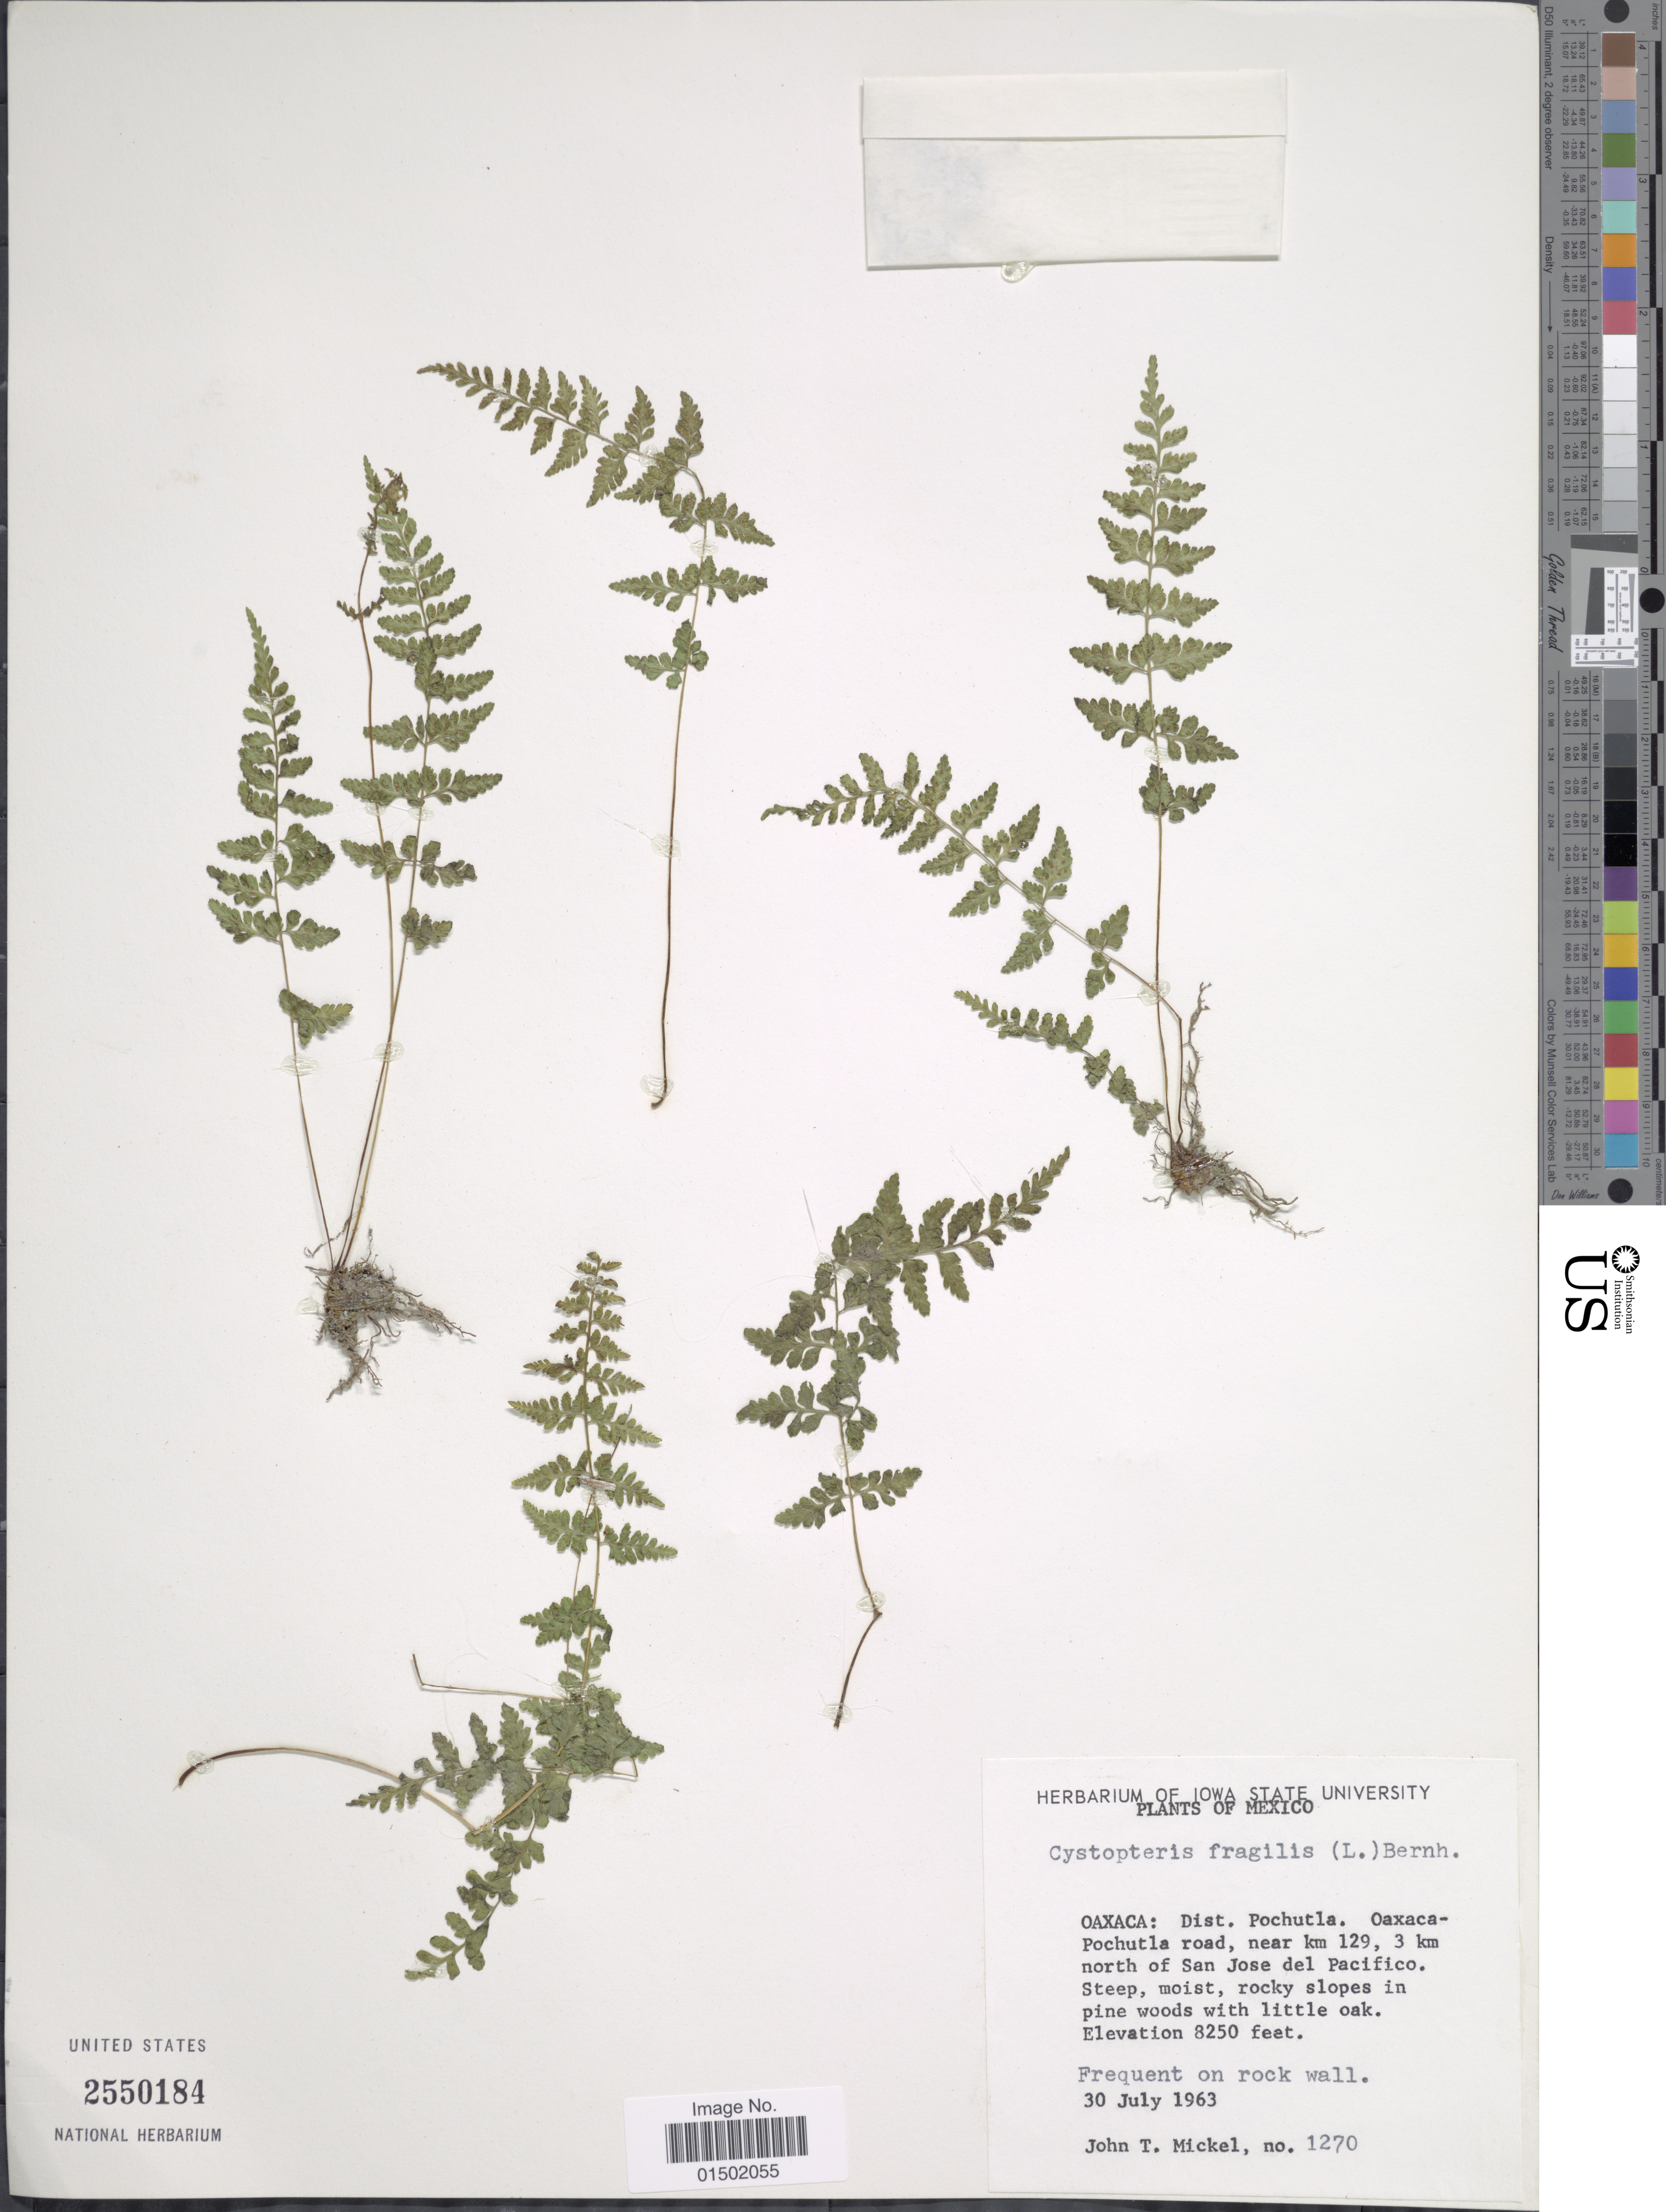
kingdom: Plantae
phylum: Tracheophyta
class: Polypodiopsida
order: Polypodiales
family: Cystopteridaceae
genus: Cystopteris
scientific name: Cystopteris fragilis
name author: (L.) Bernh.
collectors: J. T. Mickel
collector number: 1270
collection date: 1963-07-30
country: Mexico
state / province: Oaxaca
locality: Dist. Pochutla. Oaxaca-Pochutla road, near km 129, 3 km north of San Jose del Pacifico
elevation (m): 2515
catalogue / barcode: US 2550184